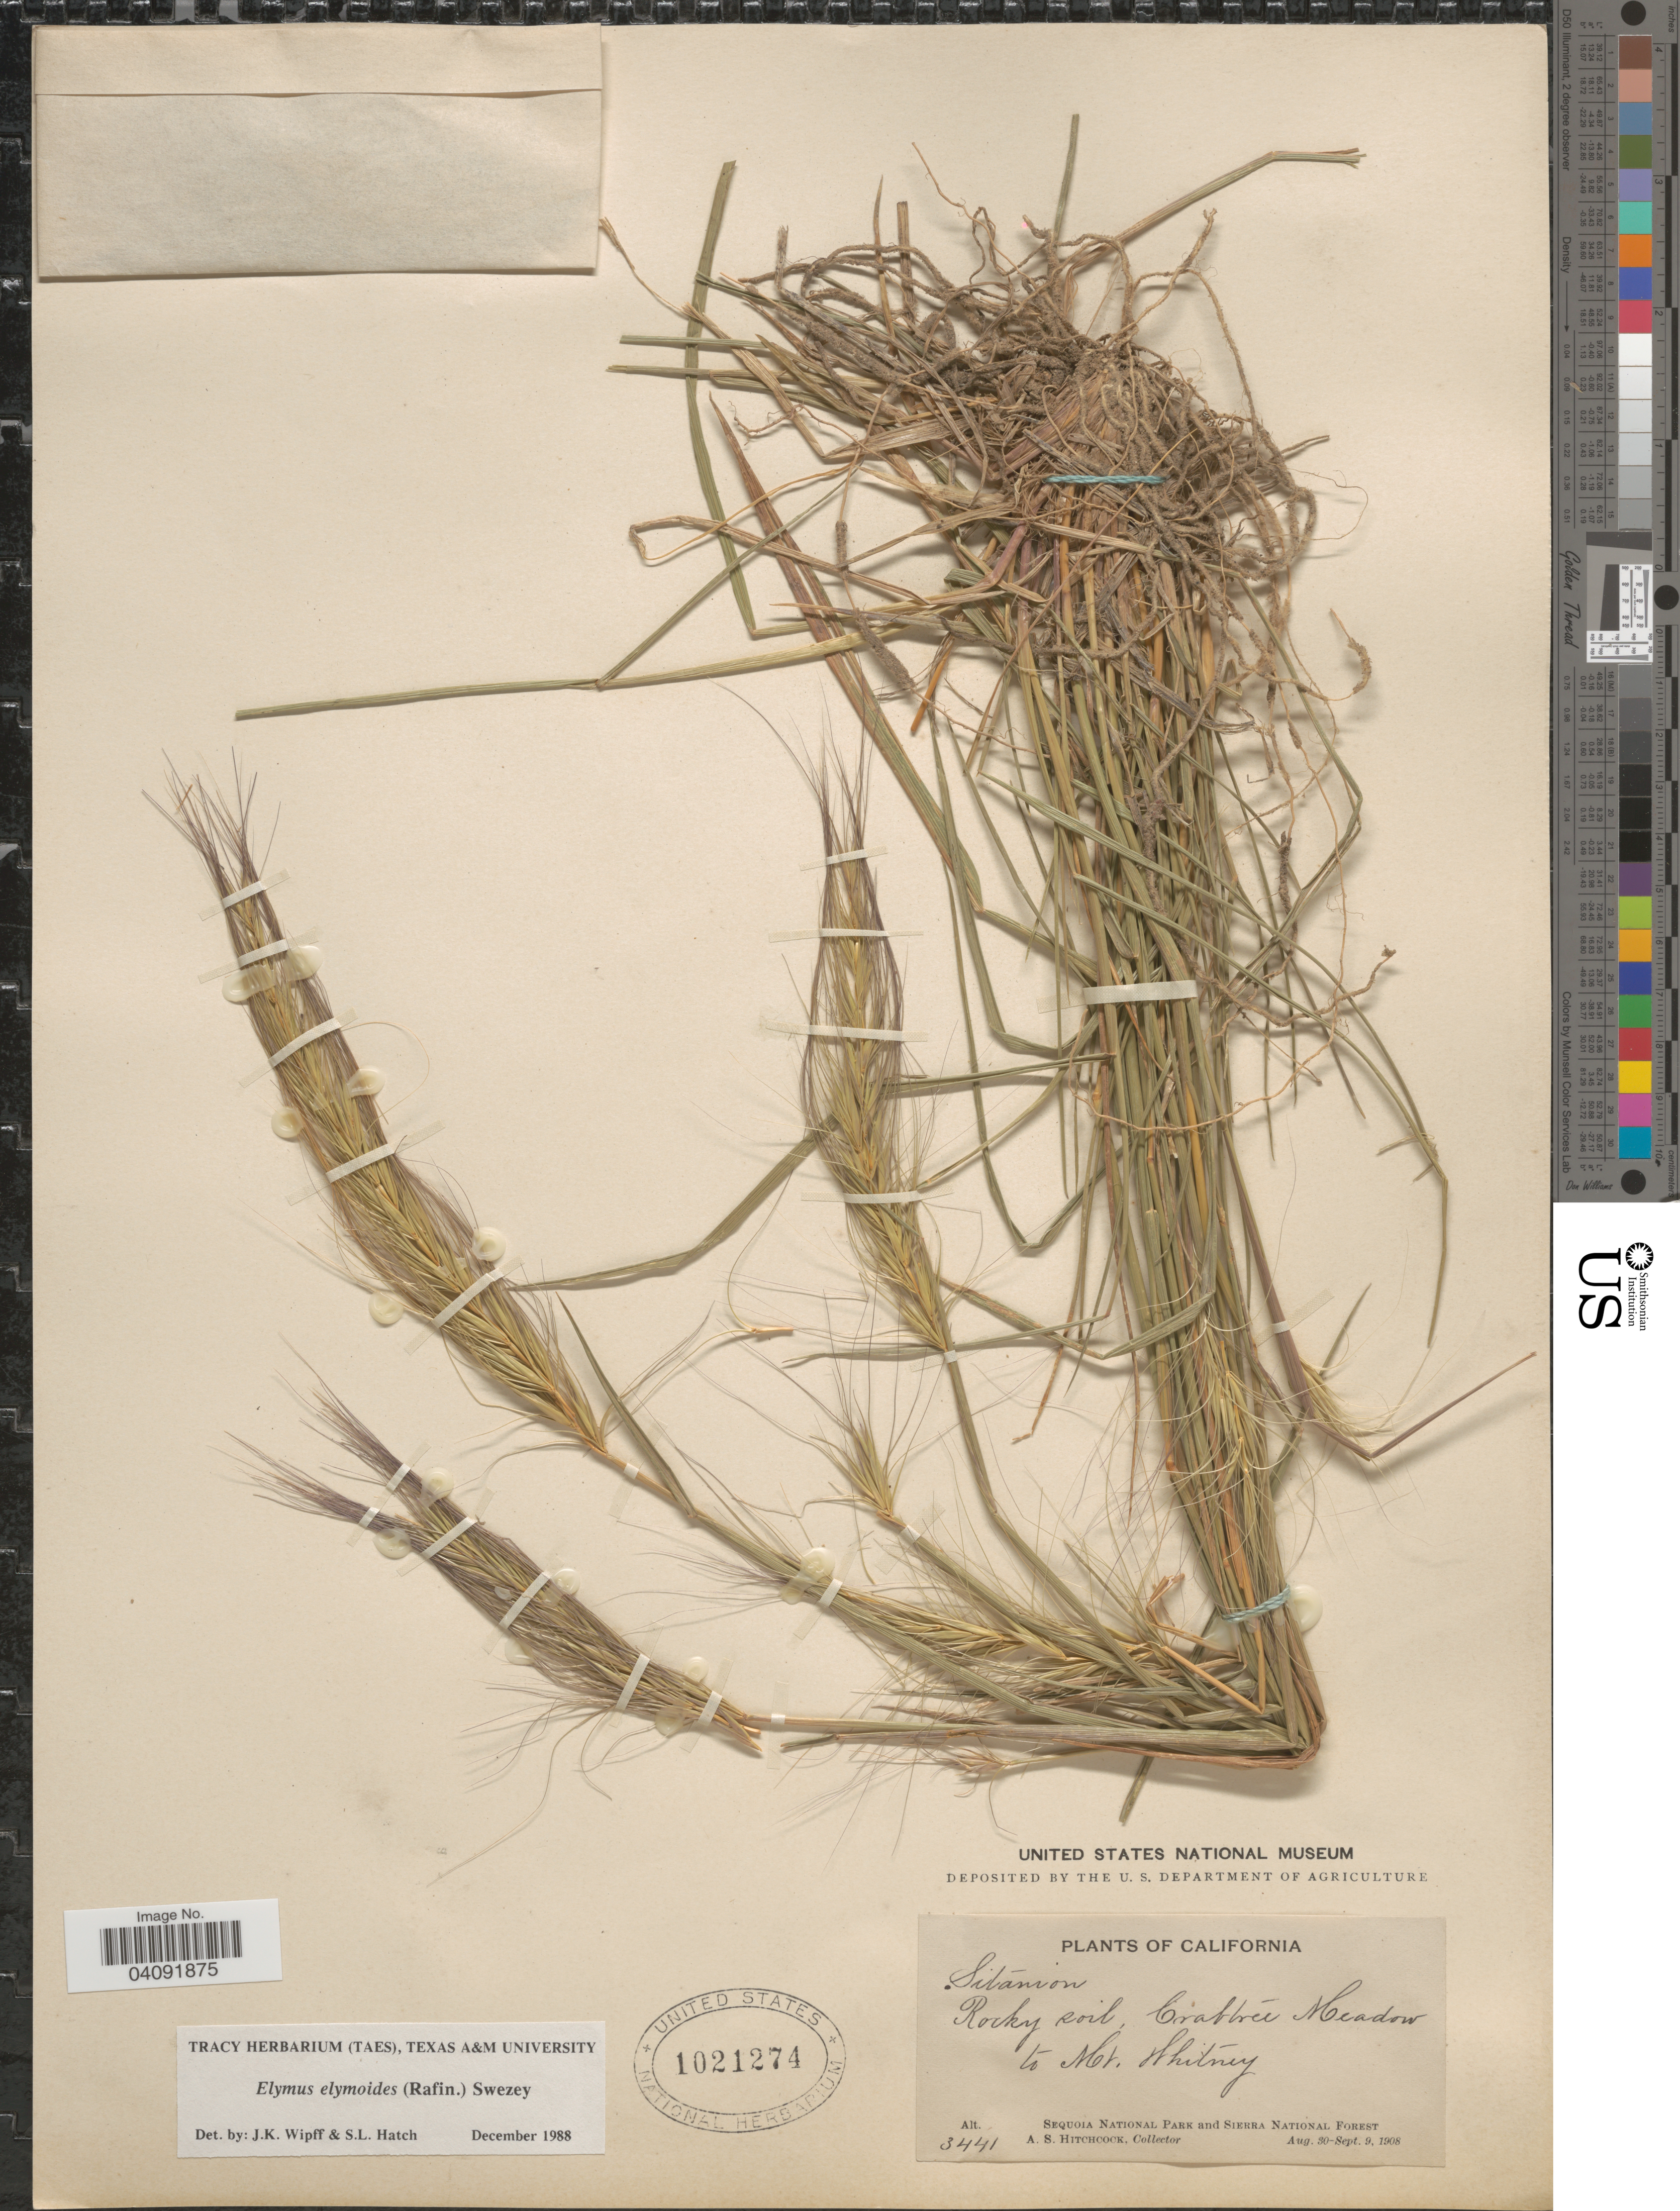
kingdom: Plantae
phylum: Tracheophyta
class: Liliopsida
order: Poales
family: Poaceae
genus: Elymus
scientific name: Elymus elymoides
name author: (Raf.) Swezey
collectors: A. S. Hitchcock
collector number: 3441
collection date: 1908-08-30/1908-09-09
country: United States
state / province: California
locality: Rocky soil, Crabtree Meadow to Mt. Whitney. Sequoia National Park and Sierra National Forest.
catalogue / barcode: US 1021274